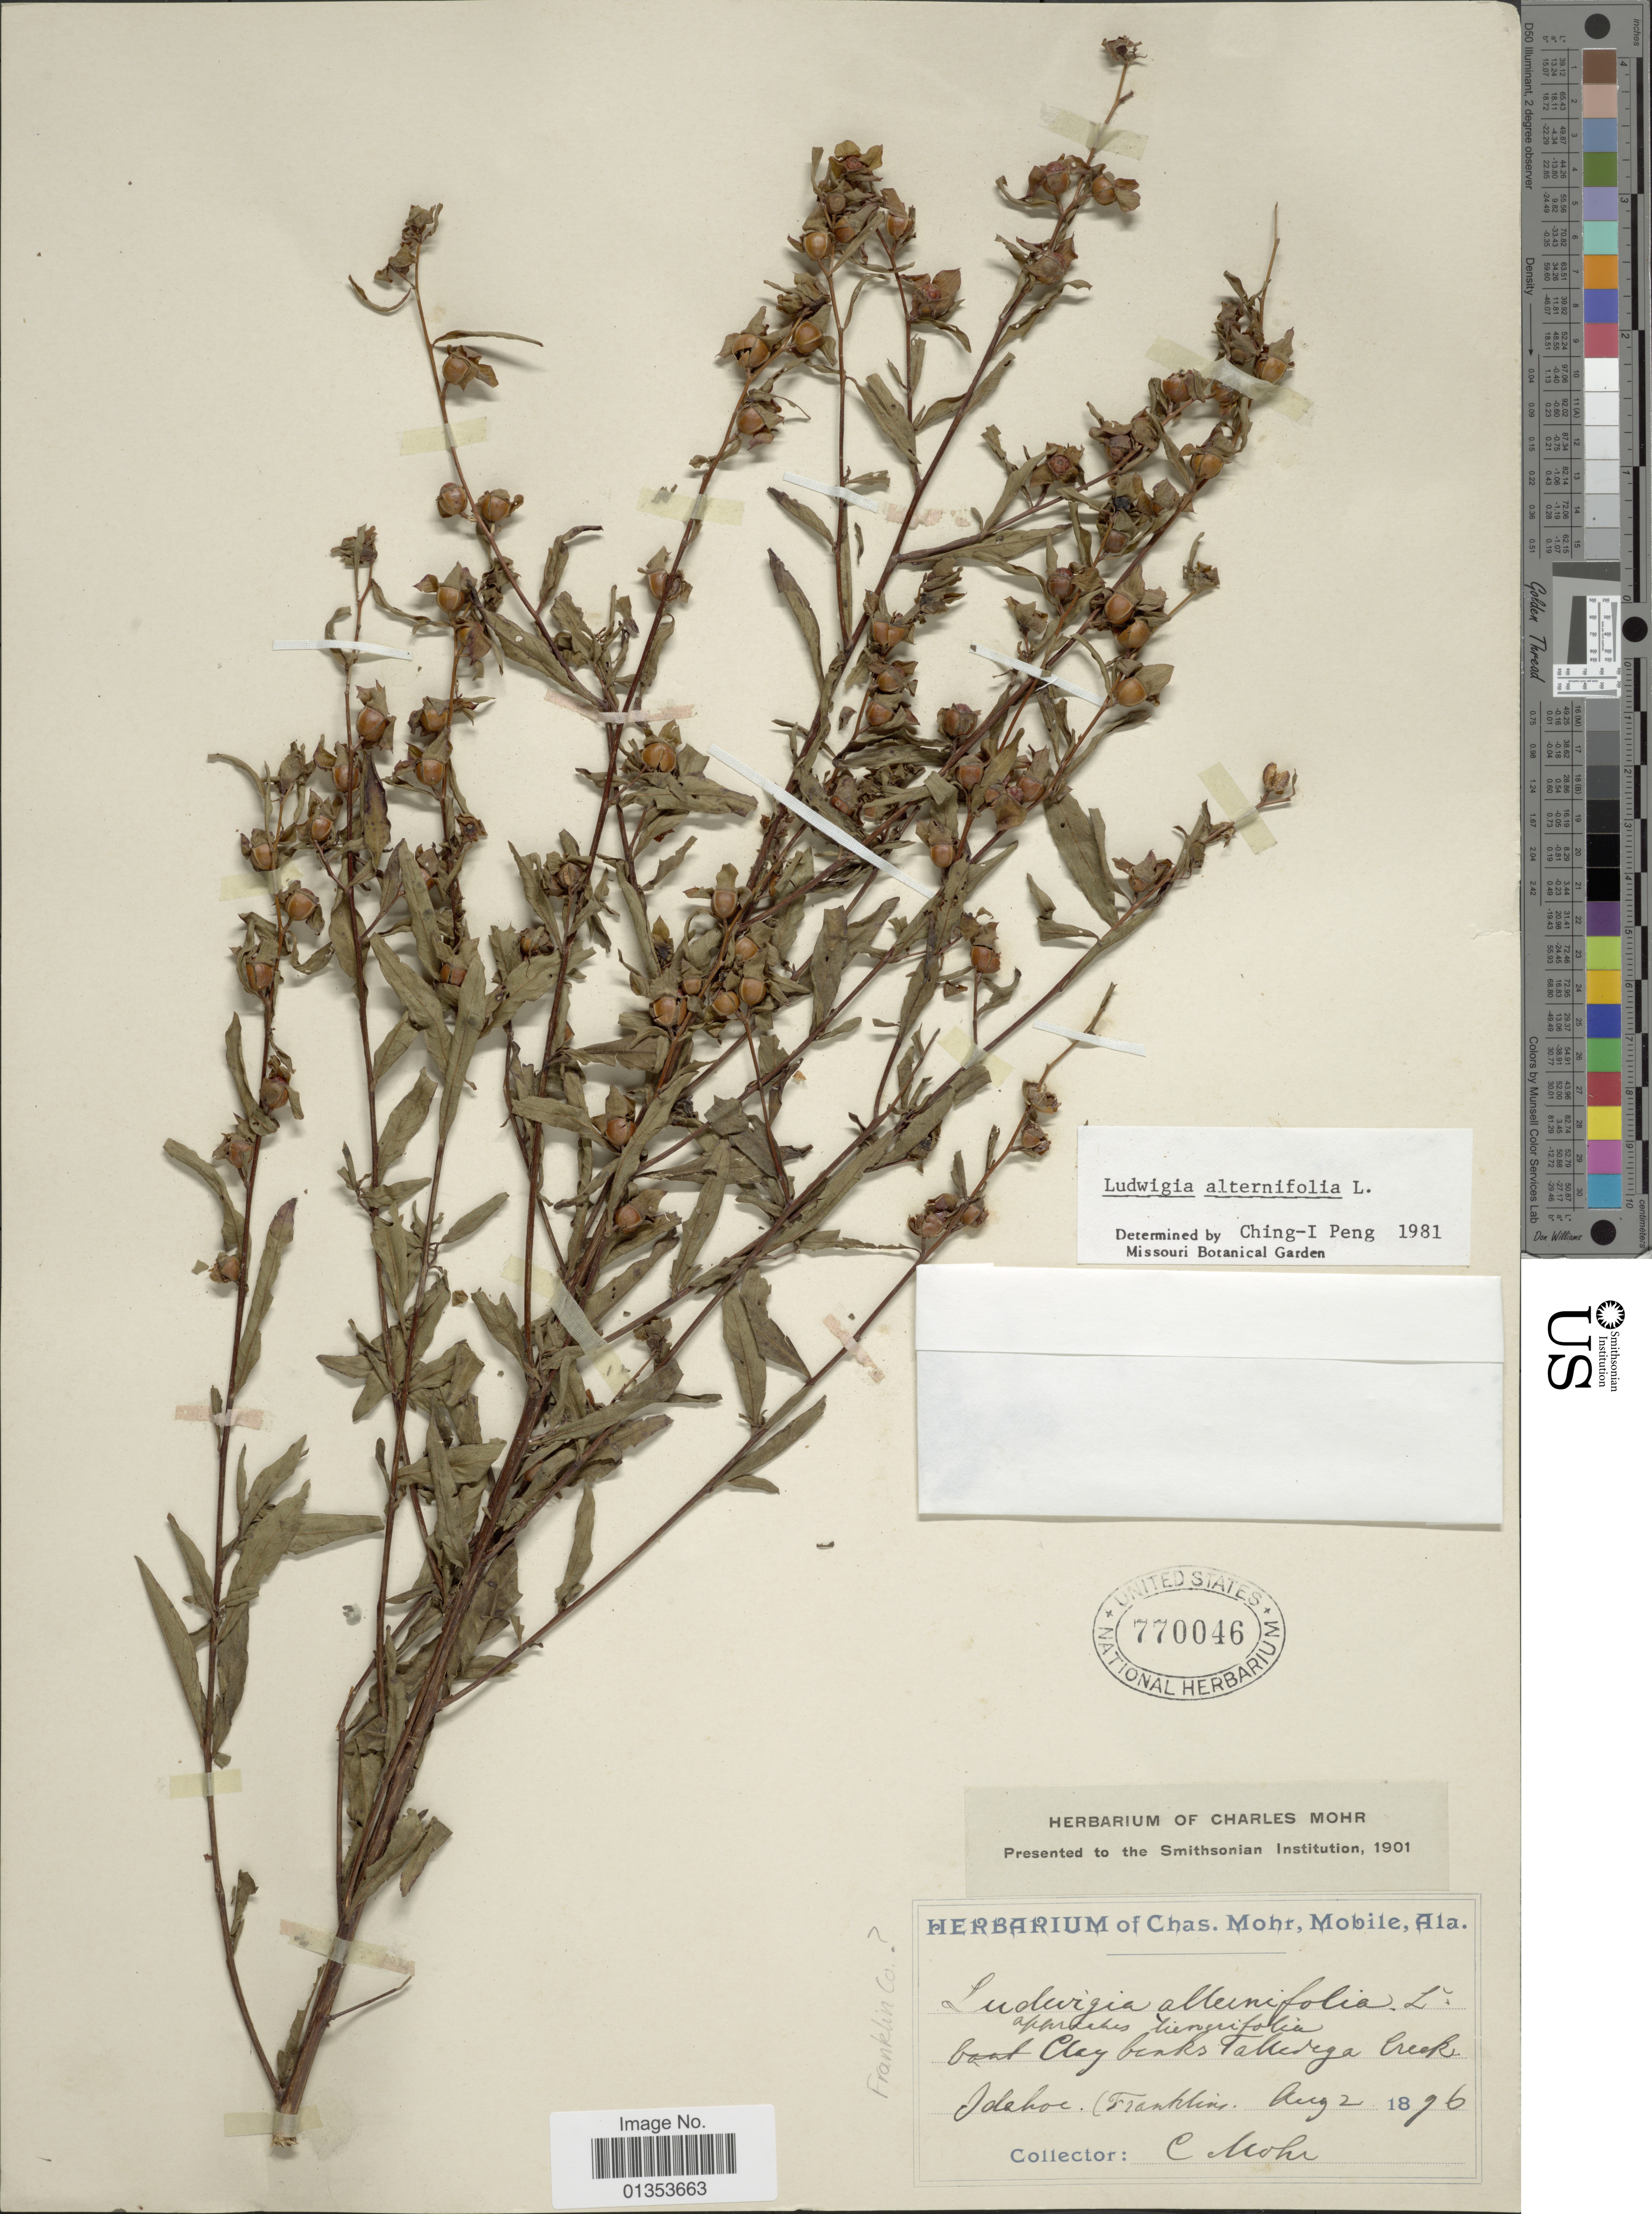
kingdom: Plantae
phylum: Tracheophyta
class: Magnoliopsida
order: Myrtales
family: Onagraceae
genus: Ludwigia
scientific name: Ludwigia alternifolia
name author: L.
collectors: C. T. Mohr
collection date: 1896-08-02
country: United States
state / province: Alabama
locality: Boat Clay banks Talladega Creek, Idahoc, Franklin [interpreted]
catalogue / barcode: US 770046